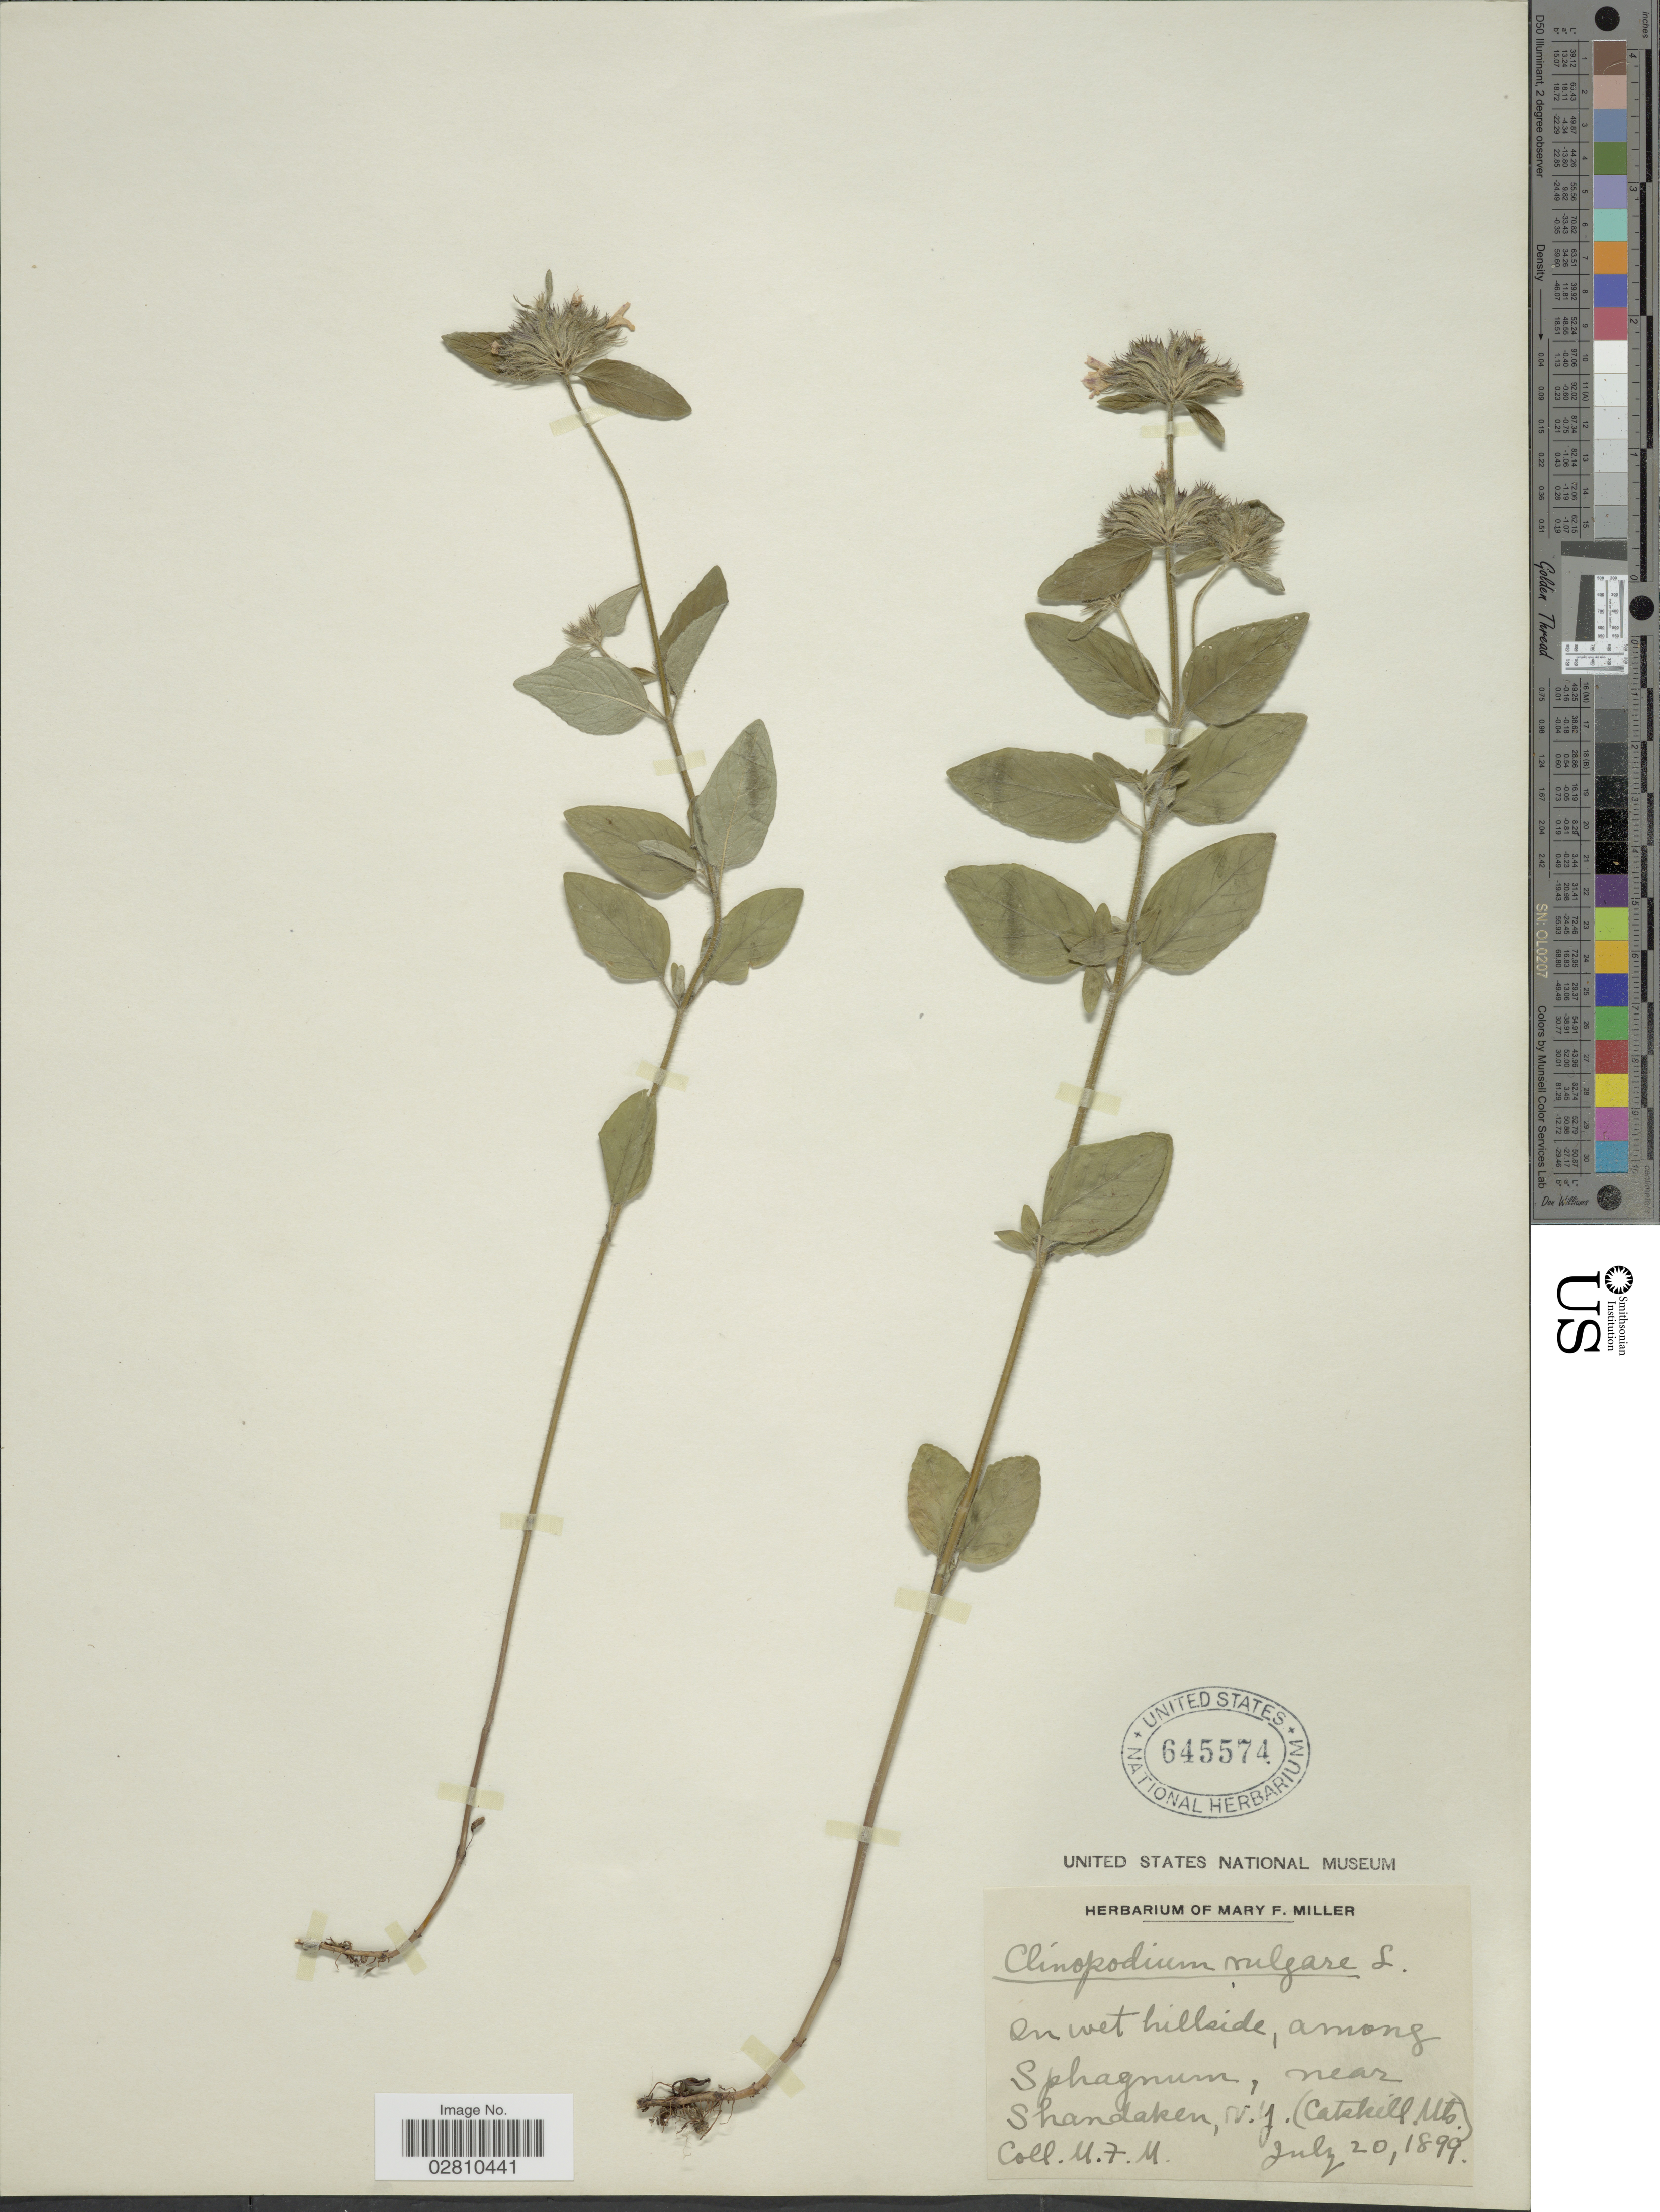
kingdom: Plantae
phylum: Tracheophyta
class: Magnoliopsida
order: Lamiales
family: Lamiaceae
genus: Clinopodium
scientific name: Clinopodium vulgare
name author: L.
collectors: M. F. Miller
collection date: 1899-07-20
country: United States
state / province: New York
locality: On wet hillside, among Sphagnum, near Shandaken, N.Y. (Catskill Mts.).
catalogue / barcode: US 645574